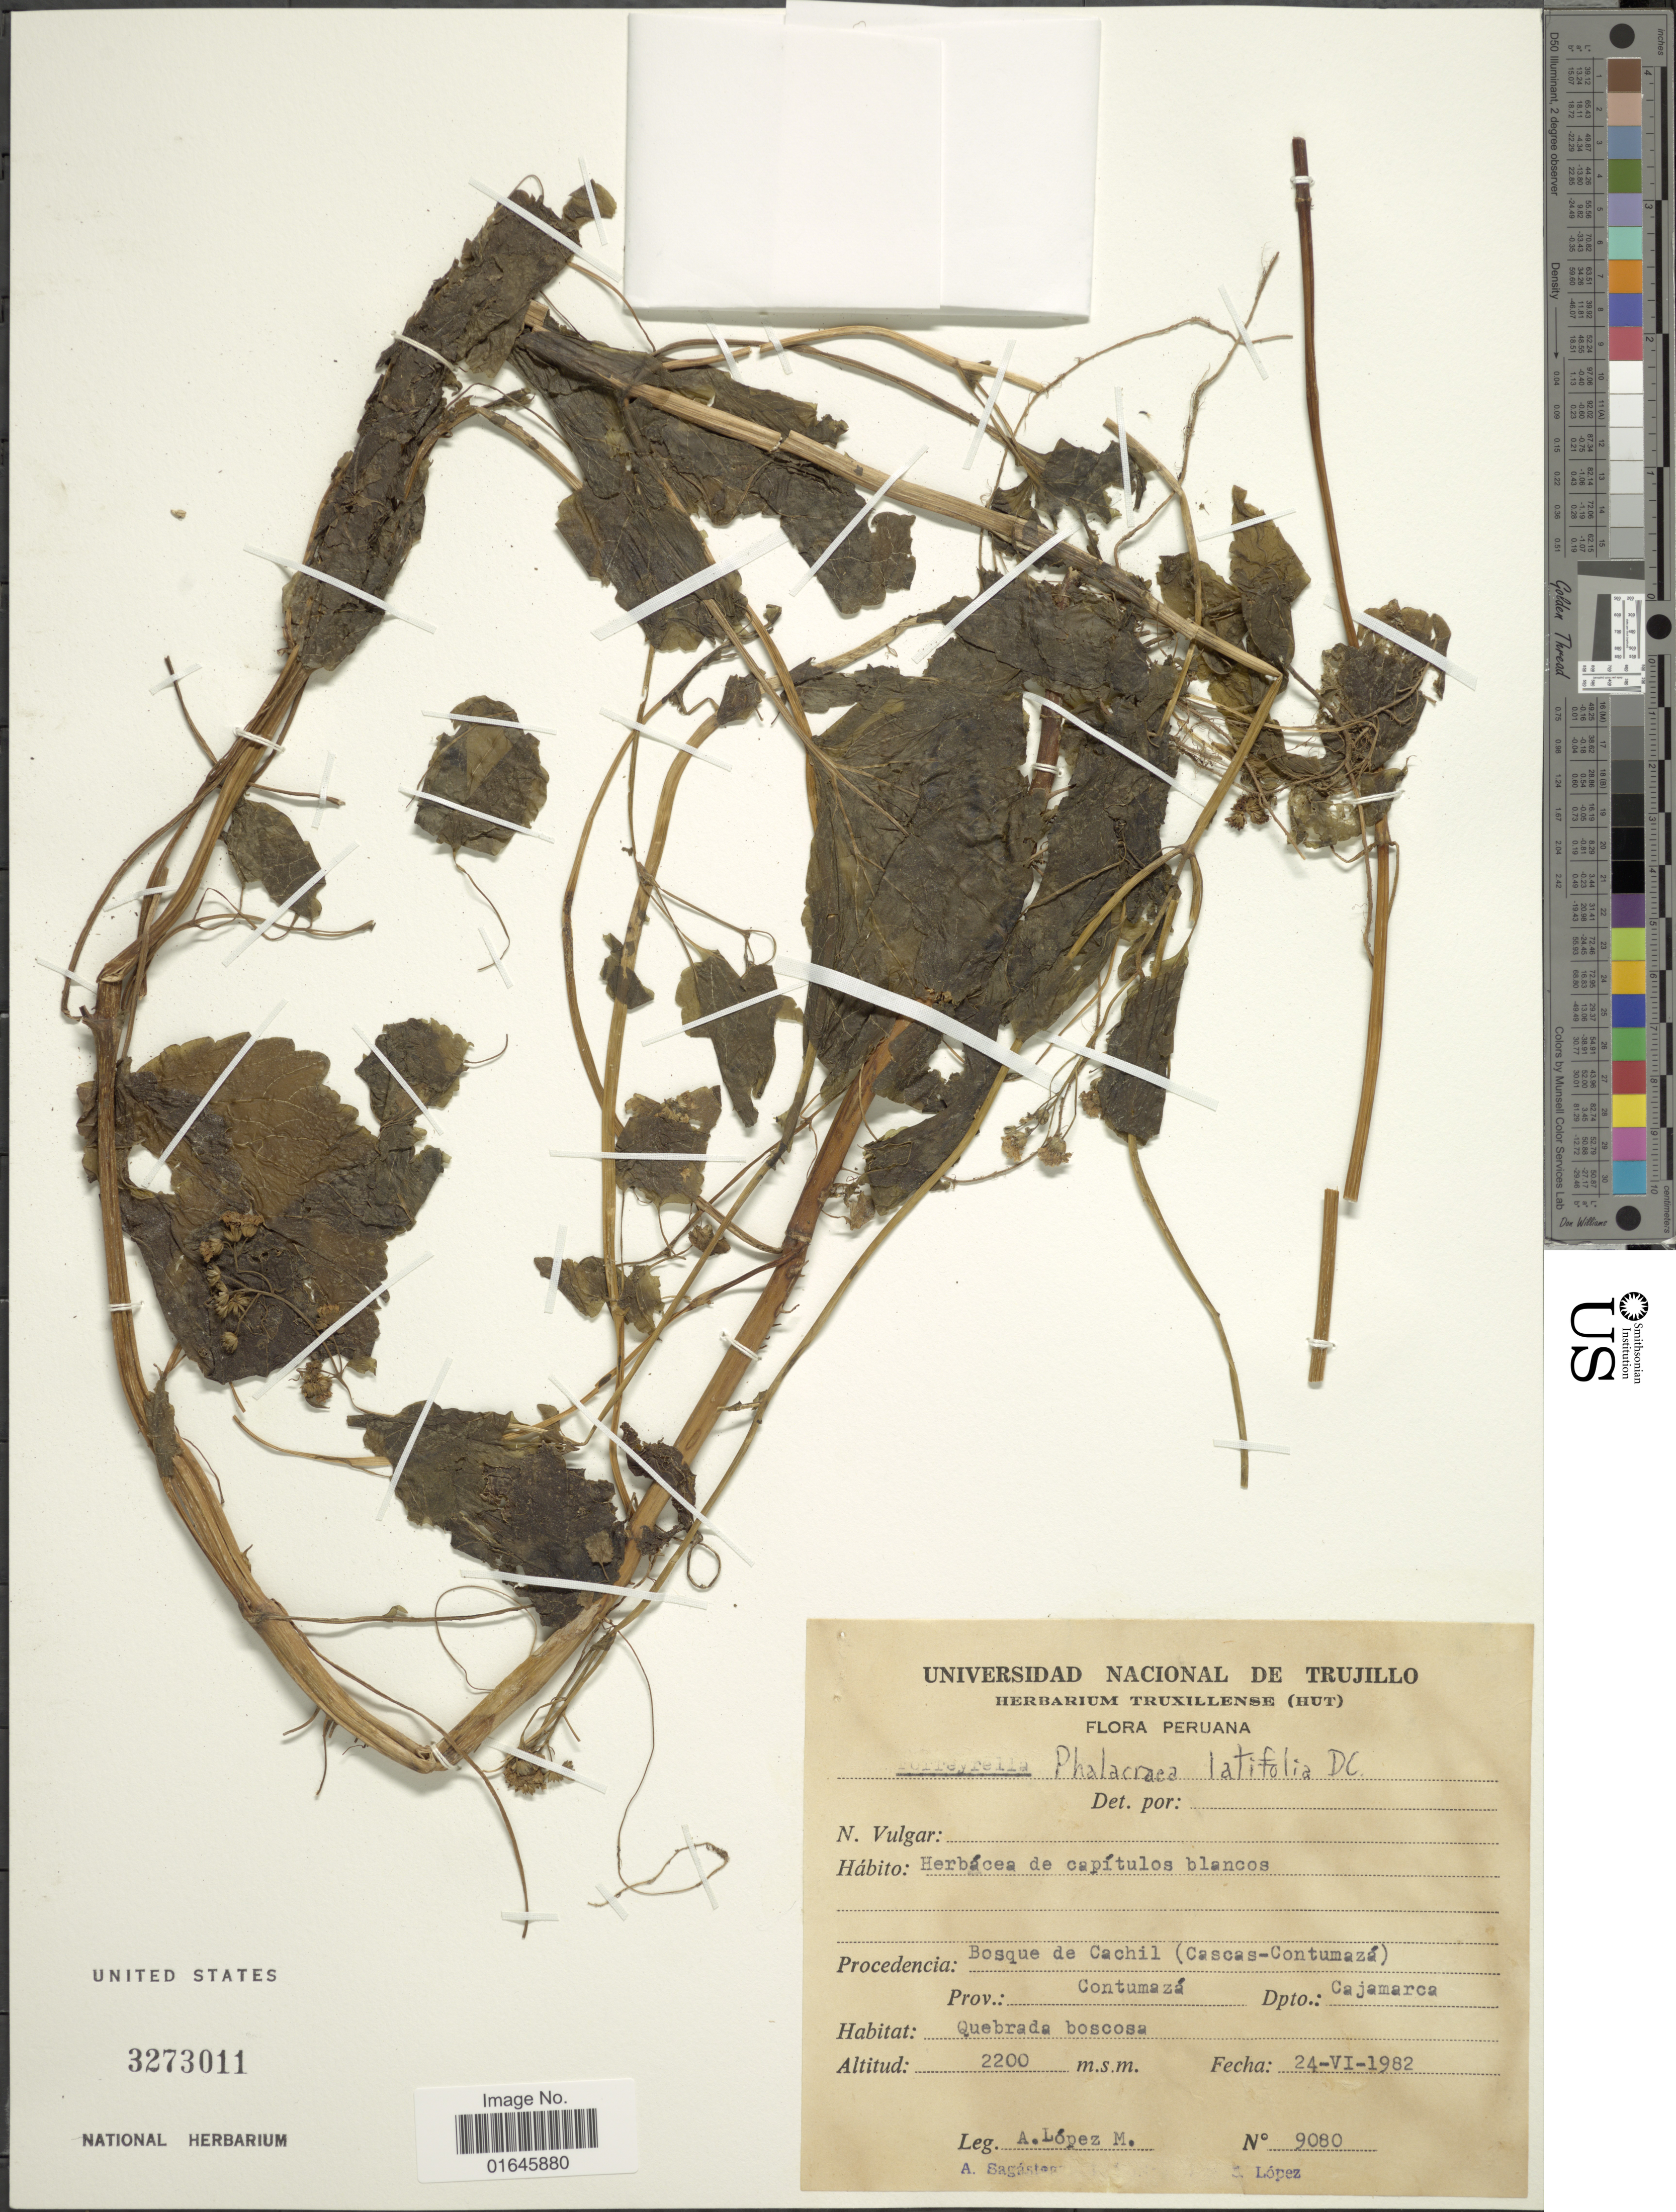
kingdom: Plantae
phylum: Tracheophyta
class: Magnoliopsida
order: Asterales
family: Asteraceae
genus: Phalacraea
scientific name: Phalacraea latifolia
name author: DC.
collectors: A. López M. & A. Sagástegui A.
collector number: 9080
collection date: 1982-06-24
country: Peru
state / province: Cajamarca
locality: Bosque de Cachil (Cascas- Contumaza), Prov. Contumaza, Dpto. Cajamarca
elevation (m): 2200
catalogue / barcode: US 3273011